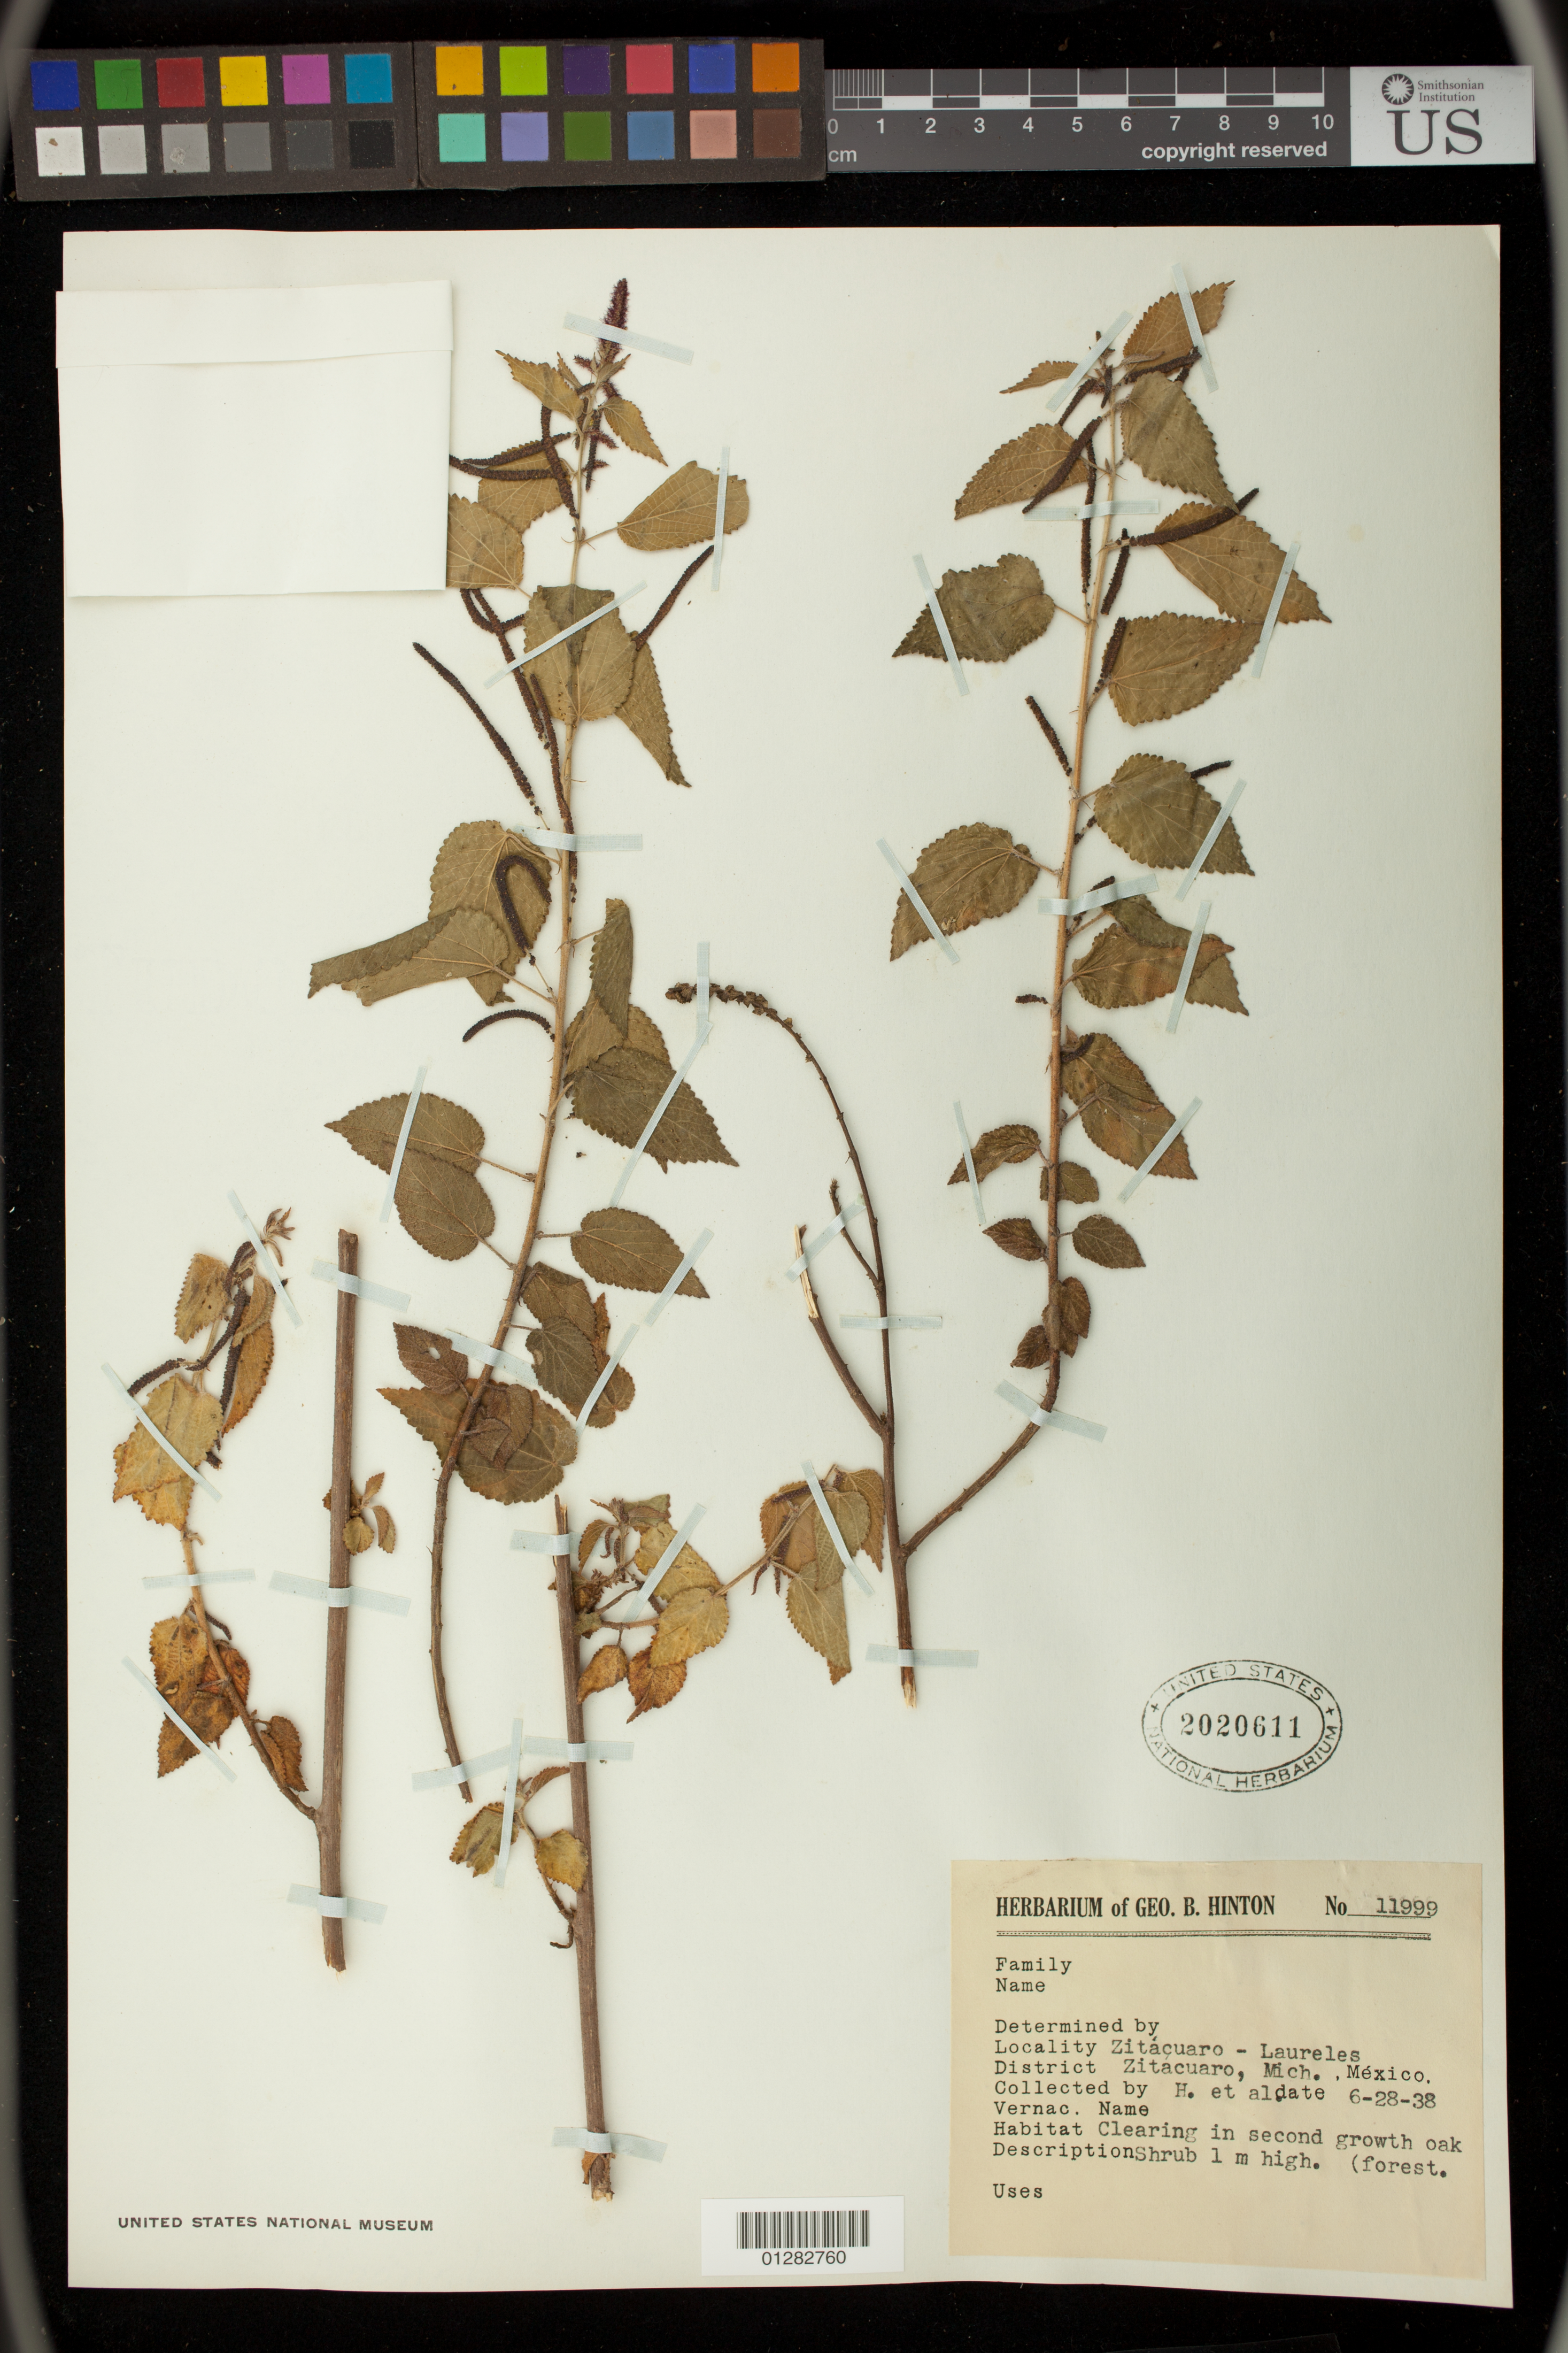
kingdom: Plantae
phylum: Tracheophyta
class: Magnoliopsida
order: Malpighiales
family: Euphorbiaceae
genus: Acalypha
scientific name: Acalypha sp.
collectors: G. B. Hinton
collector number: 11999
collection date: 1938-06-28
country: Mexico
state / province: Michoacán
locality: Zitácuaro - Laureles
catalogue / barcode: US 2020611